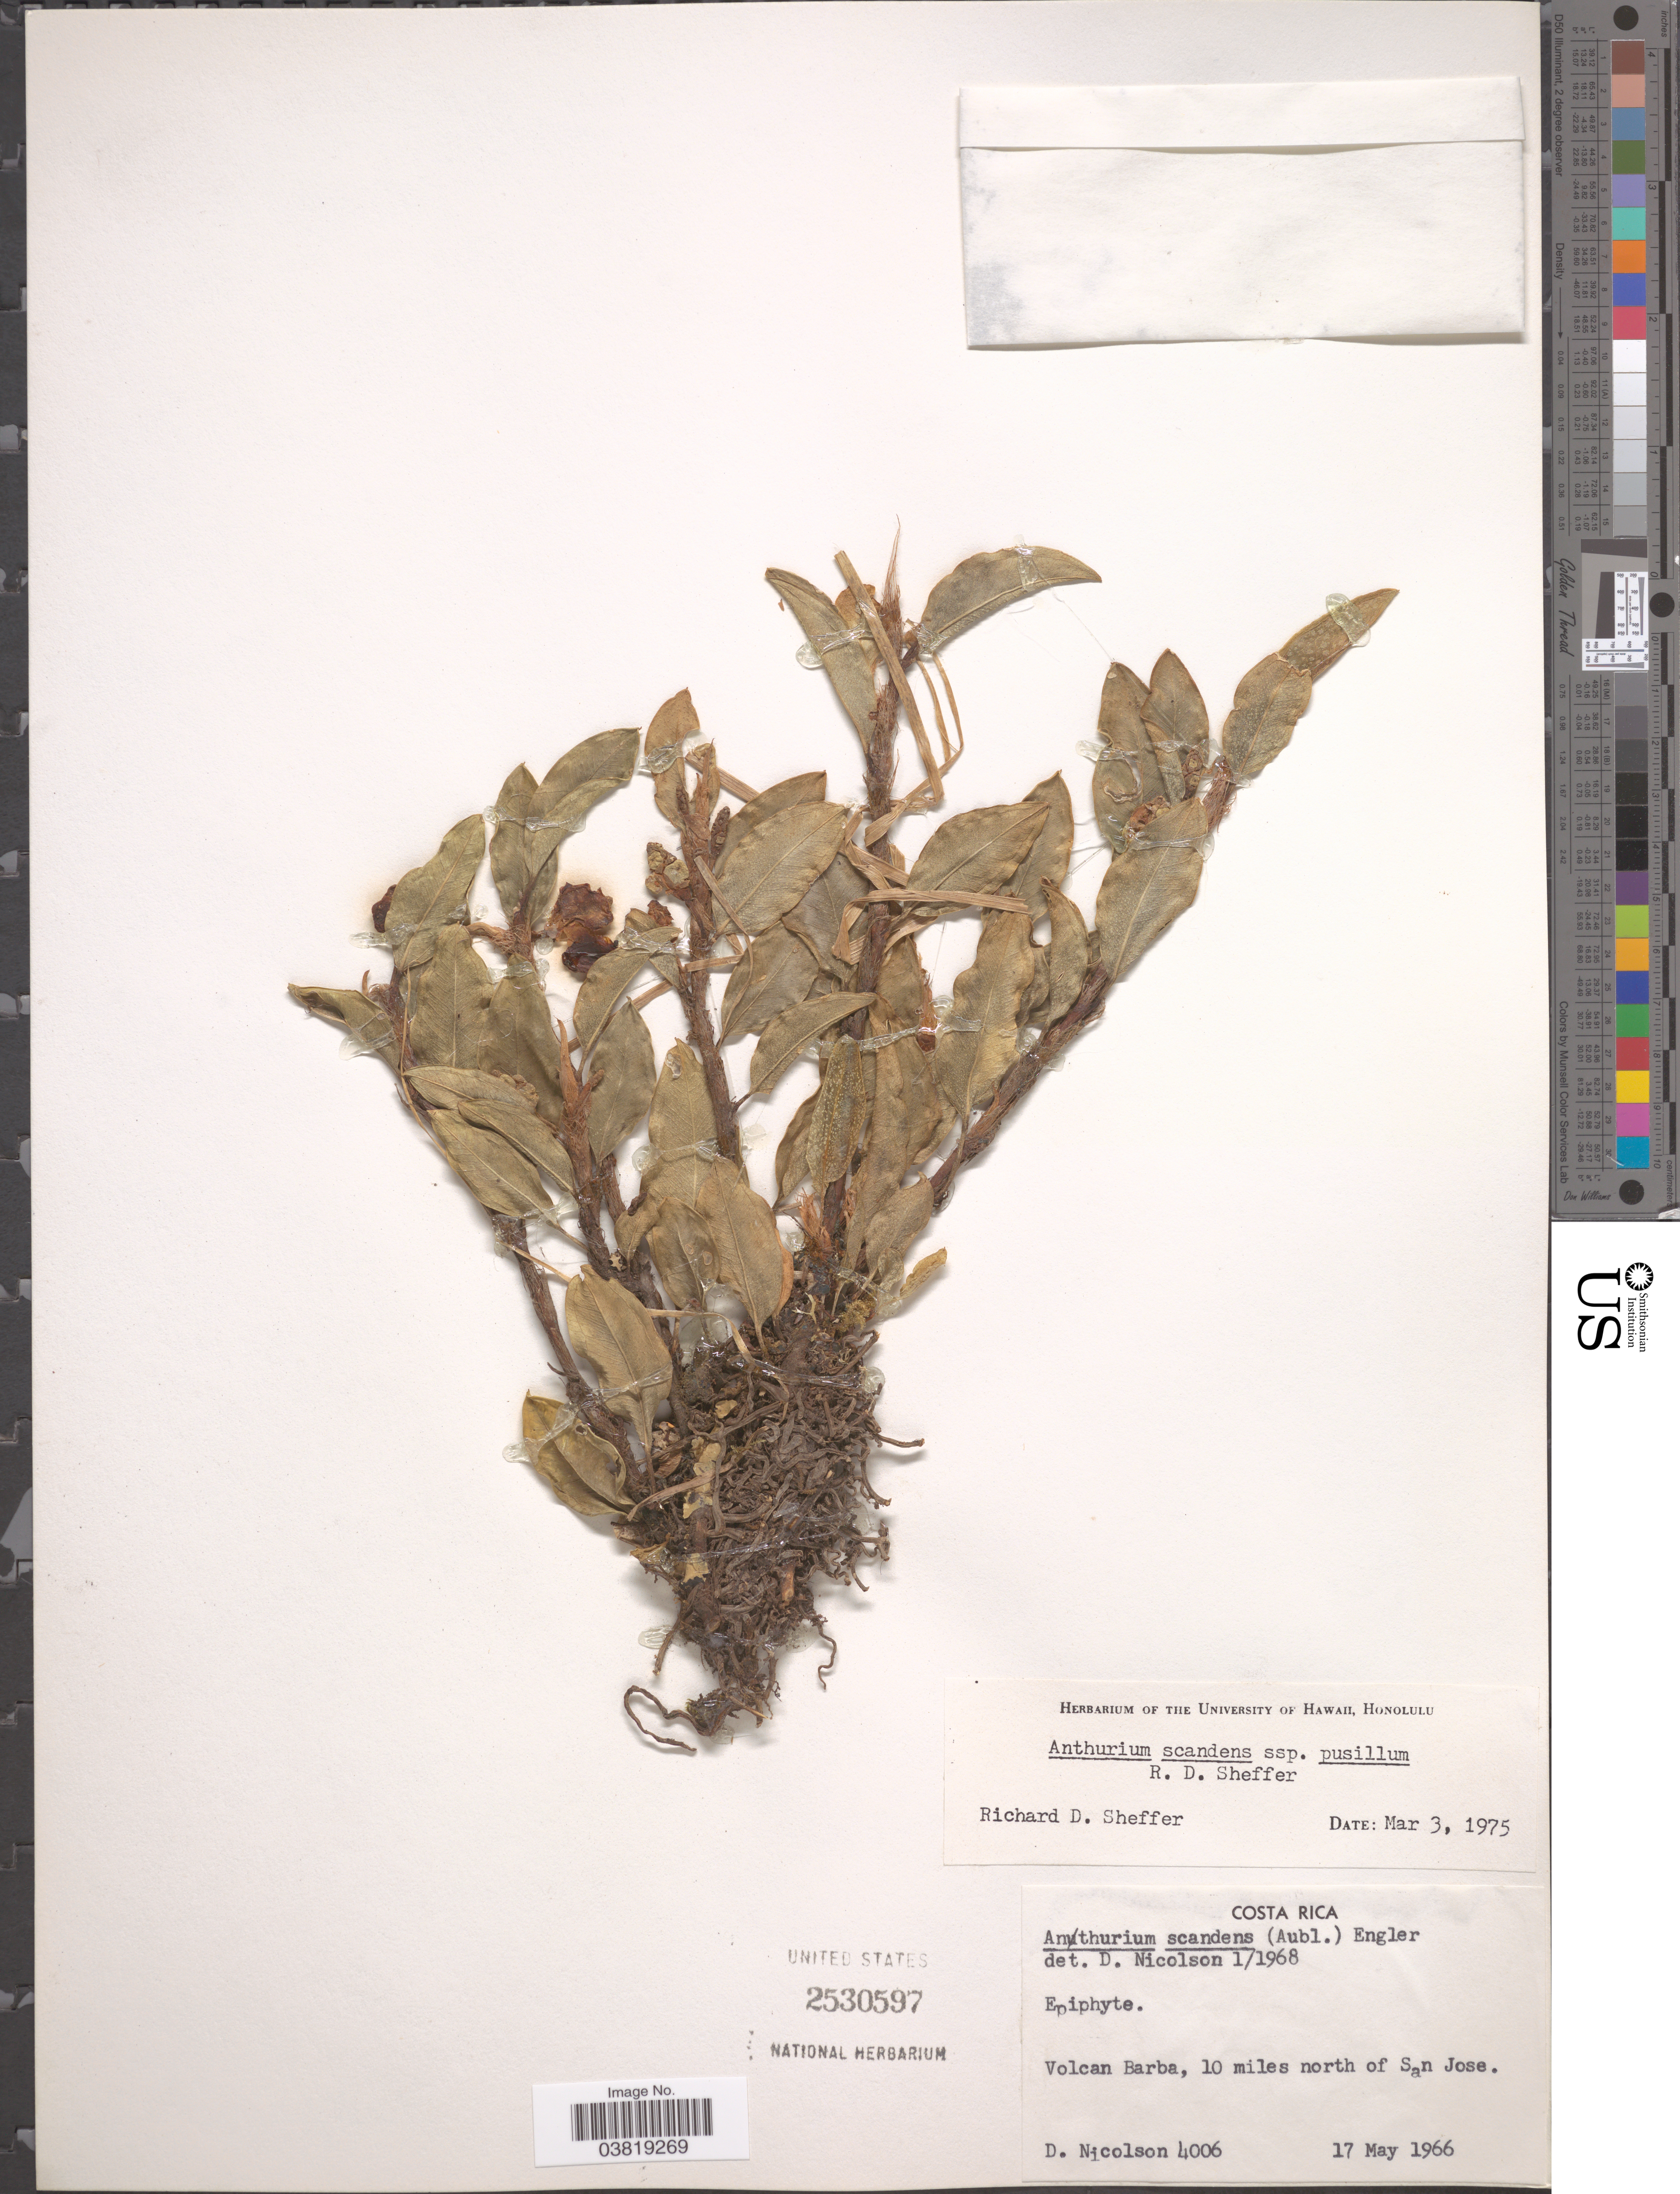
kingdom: Plantae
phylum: Tracheophyta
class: Liliopsida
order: Alismatales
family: Araceae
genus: Anthurium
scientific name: Anthurium scandens subsp. pusillum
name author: Sheffer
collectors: D. H. Nicolson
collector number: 4006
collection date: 1966-05-17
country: Costa Rica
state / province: San José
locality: Volcan Barba, 10 miles north of San Jose.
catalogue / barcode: US 2530597